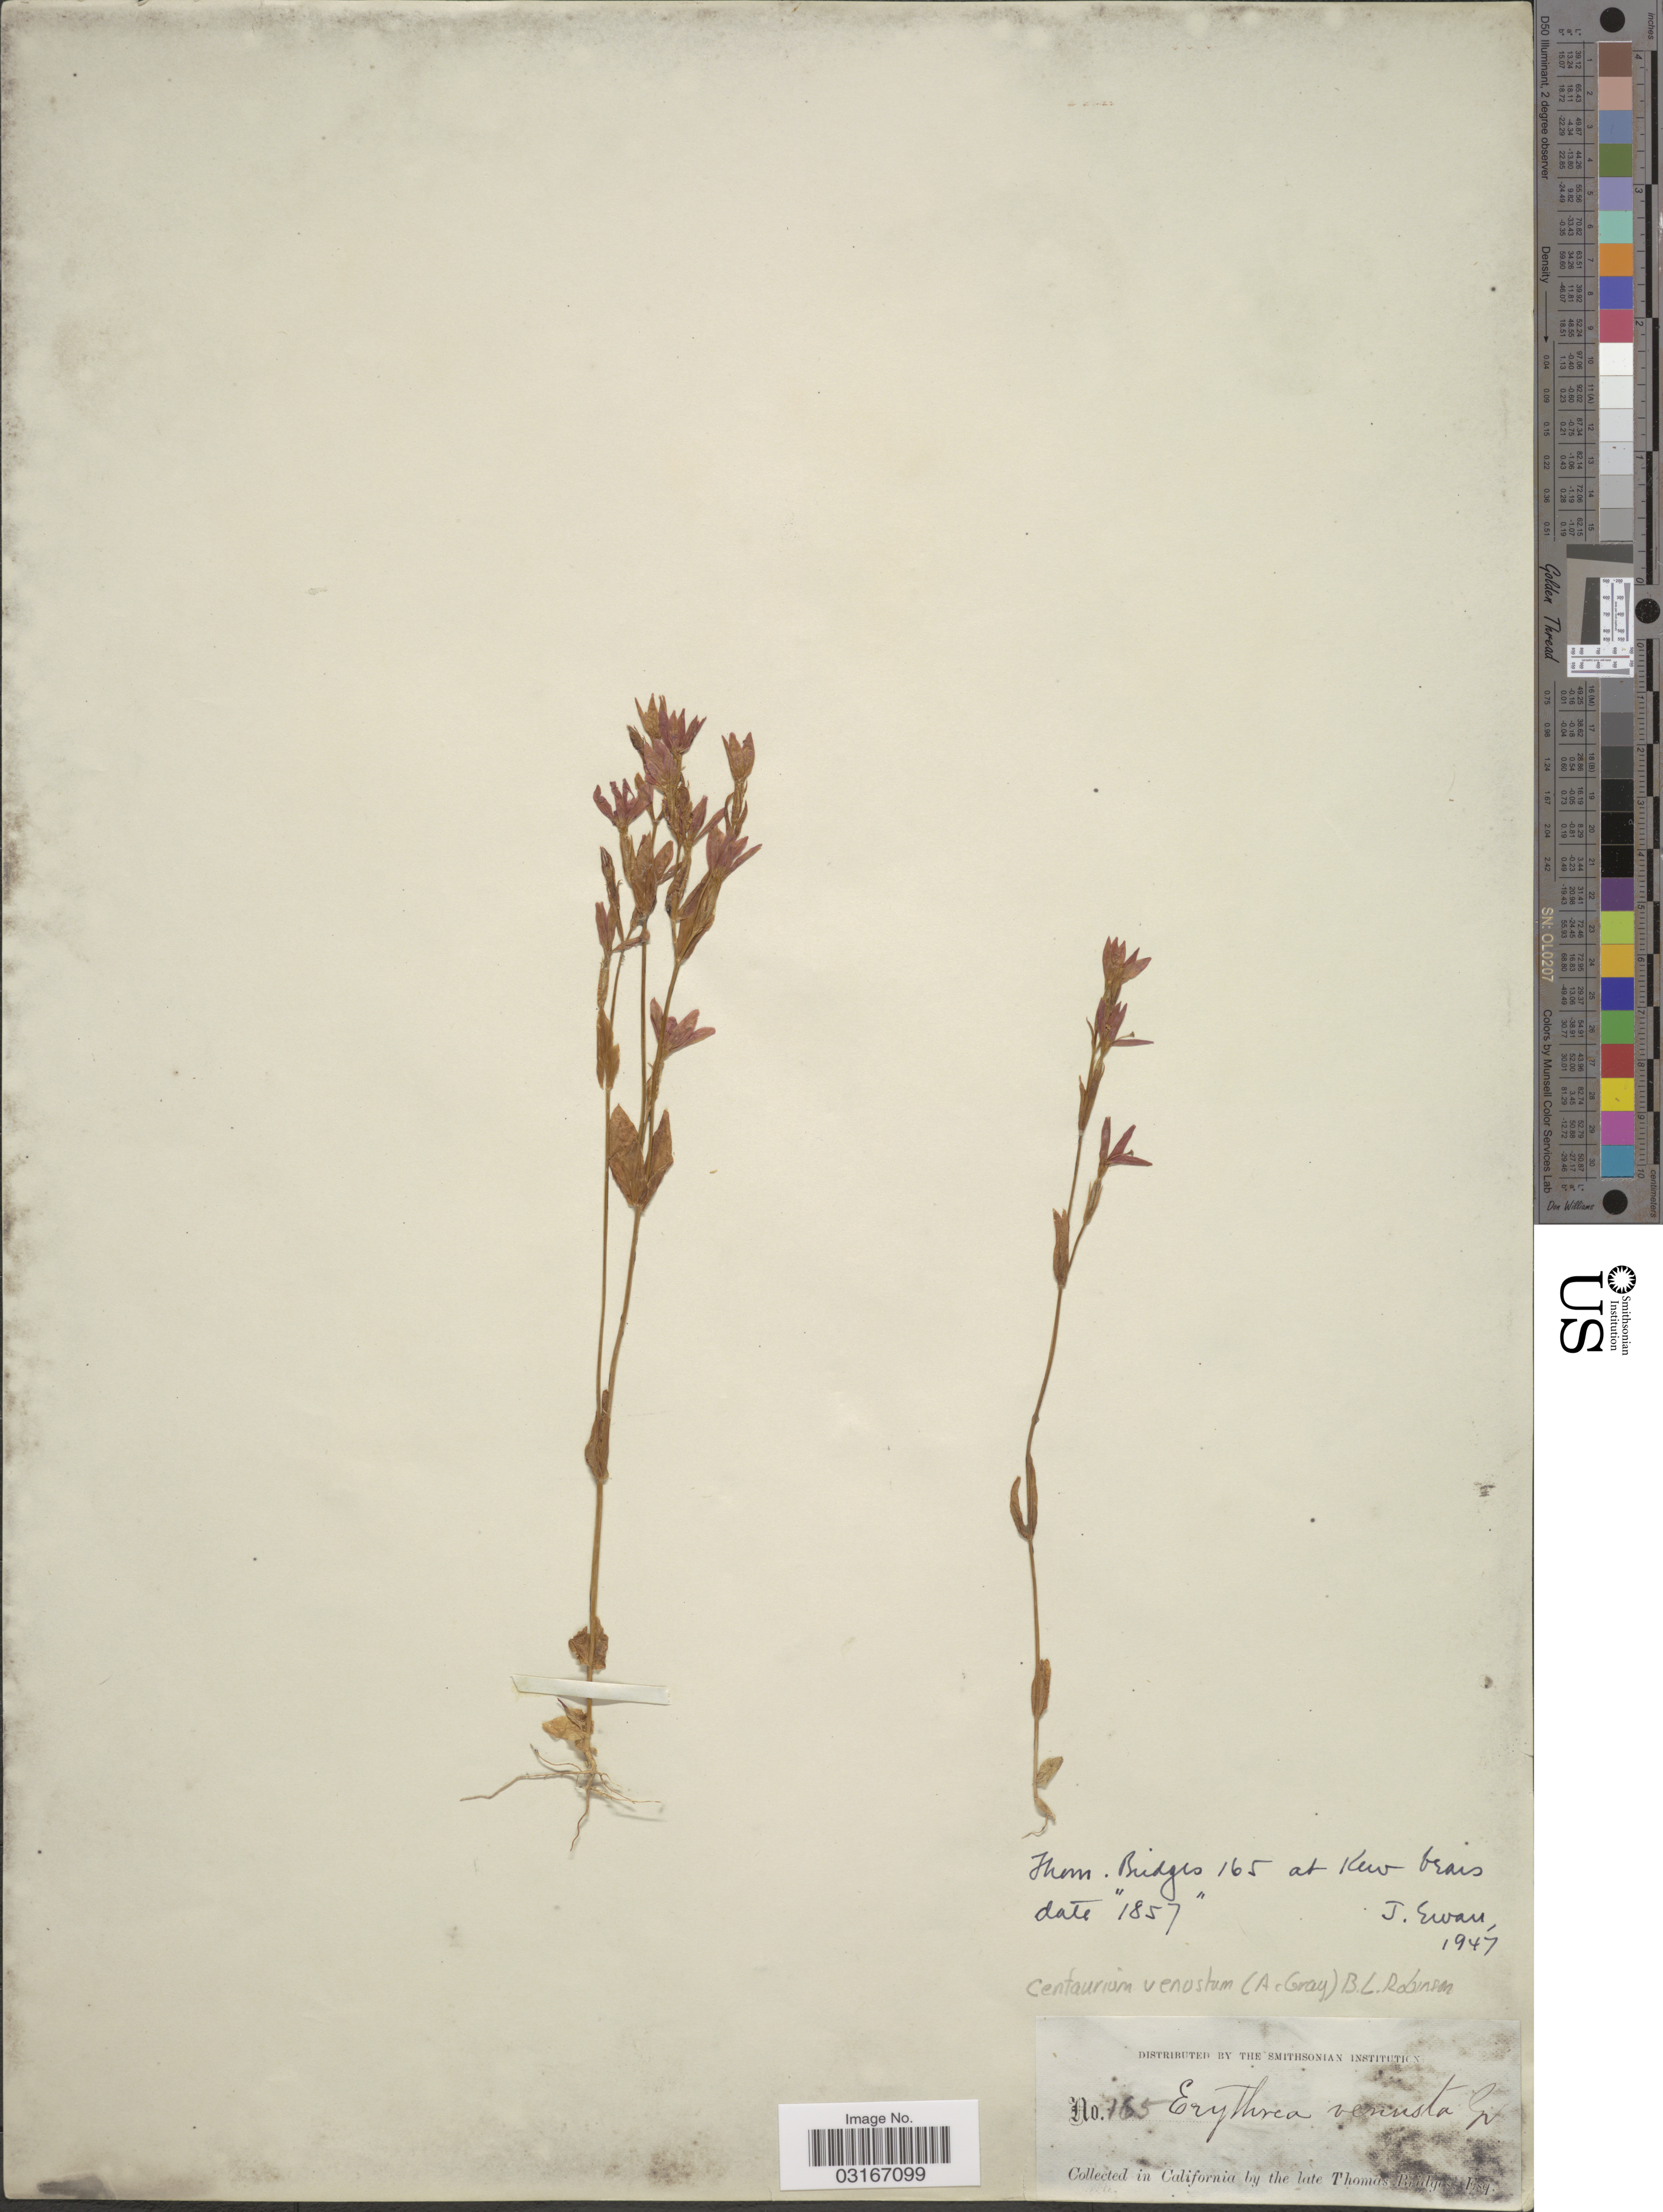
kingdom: Plantae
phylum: Tracheophyta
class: Magnoliopsida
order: Gentianales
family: Gentianaceae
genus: Centaurium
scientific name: Centaurium venustum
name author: (A. Gray) B.L. Rob.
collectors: T. Bridges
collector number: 765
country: United States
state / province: California